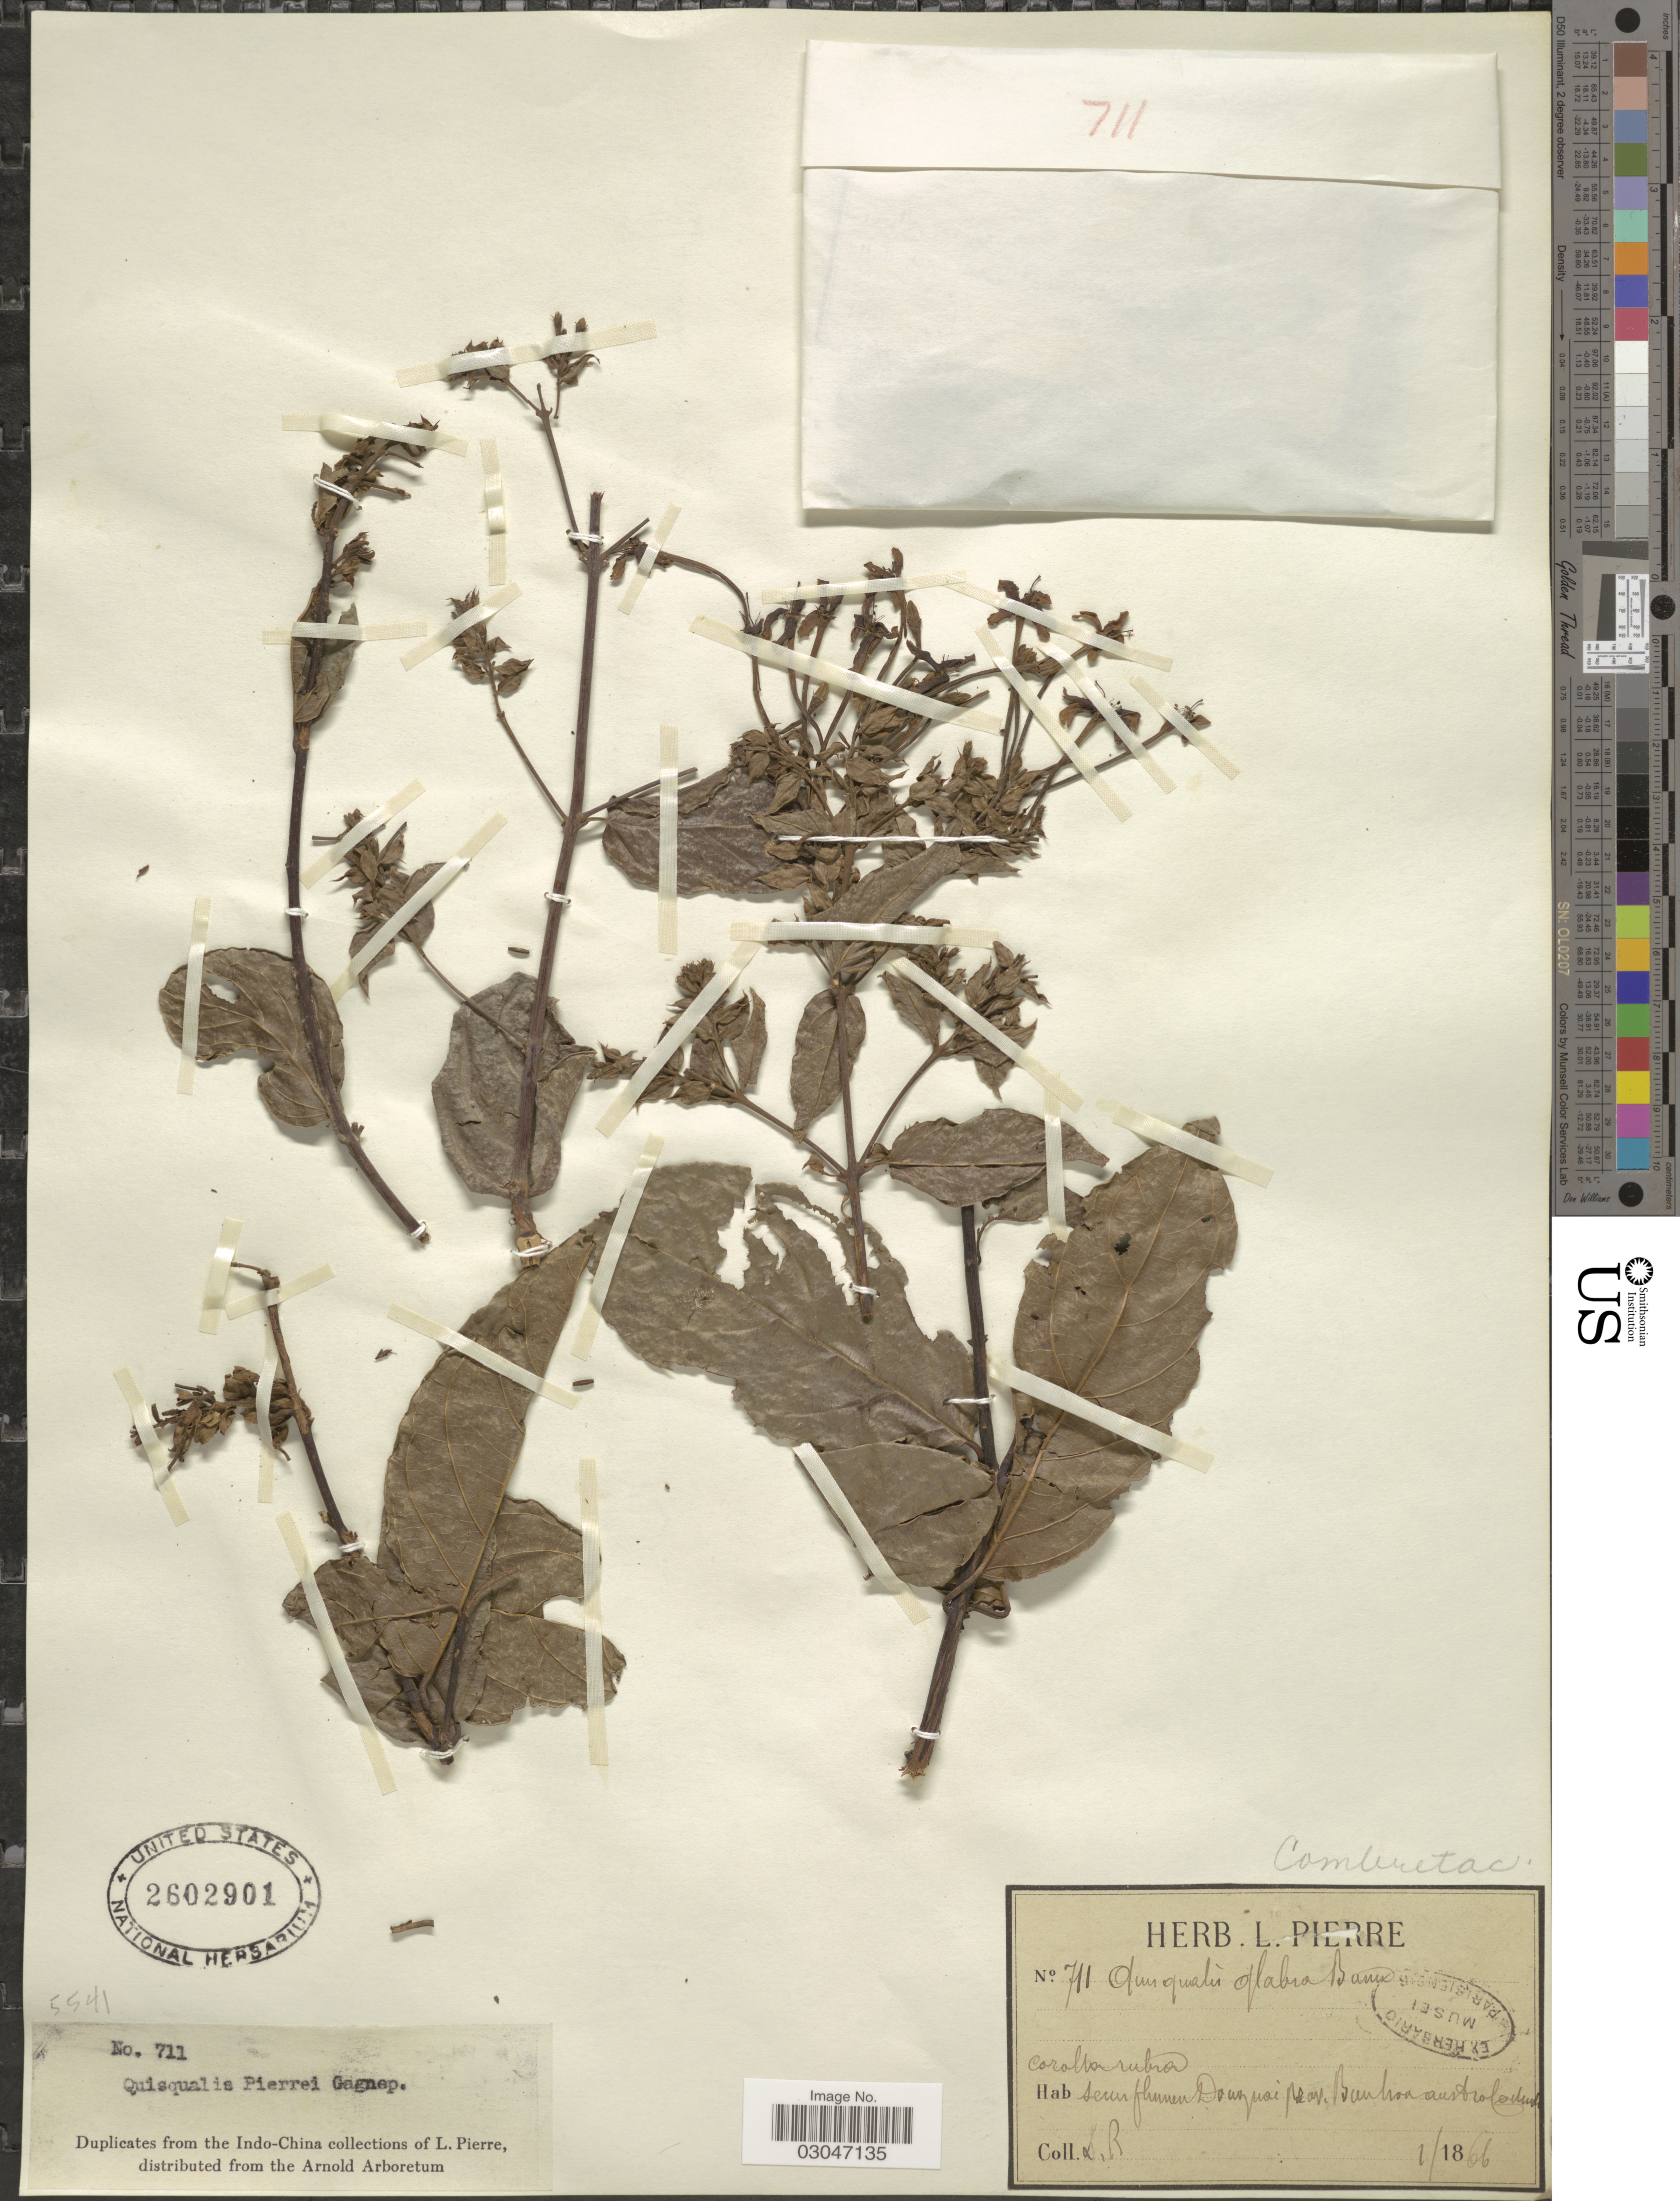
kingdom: Plantae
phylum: Tracheophyta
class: Magnoliopsida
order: Myrtales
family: Combretaceae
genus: Combretum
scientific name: Combretum pierrei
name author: (Gagnep.) O. Maurin & Boatwr.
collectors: L. Pierre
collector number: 711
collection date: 1866-01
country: Vietnam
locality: Secus flumen Dongnai prov. Bien hoa austro Cochinch. [along Dong Nai River, Bien Hoa province, south Cochinchina]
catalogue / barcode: US 2602901